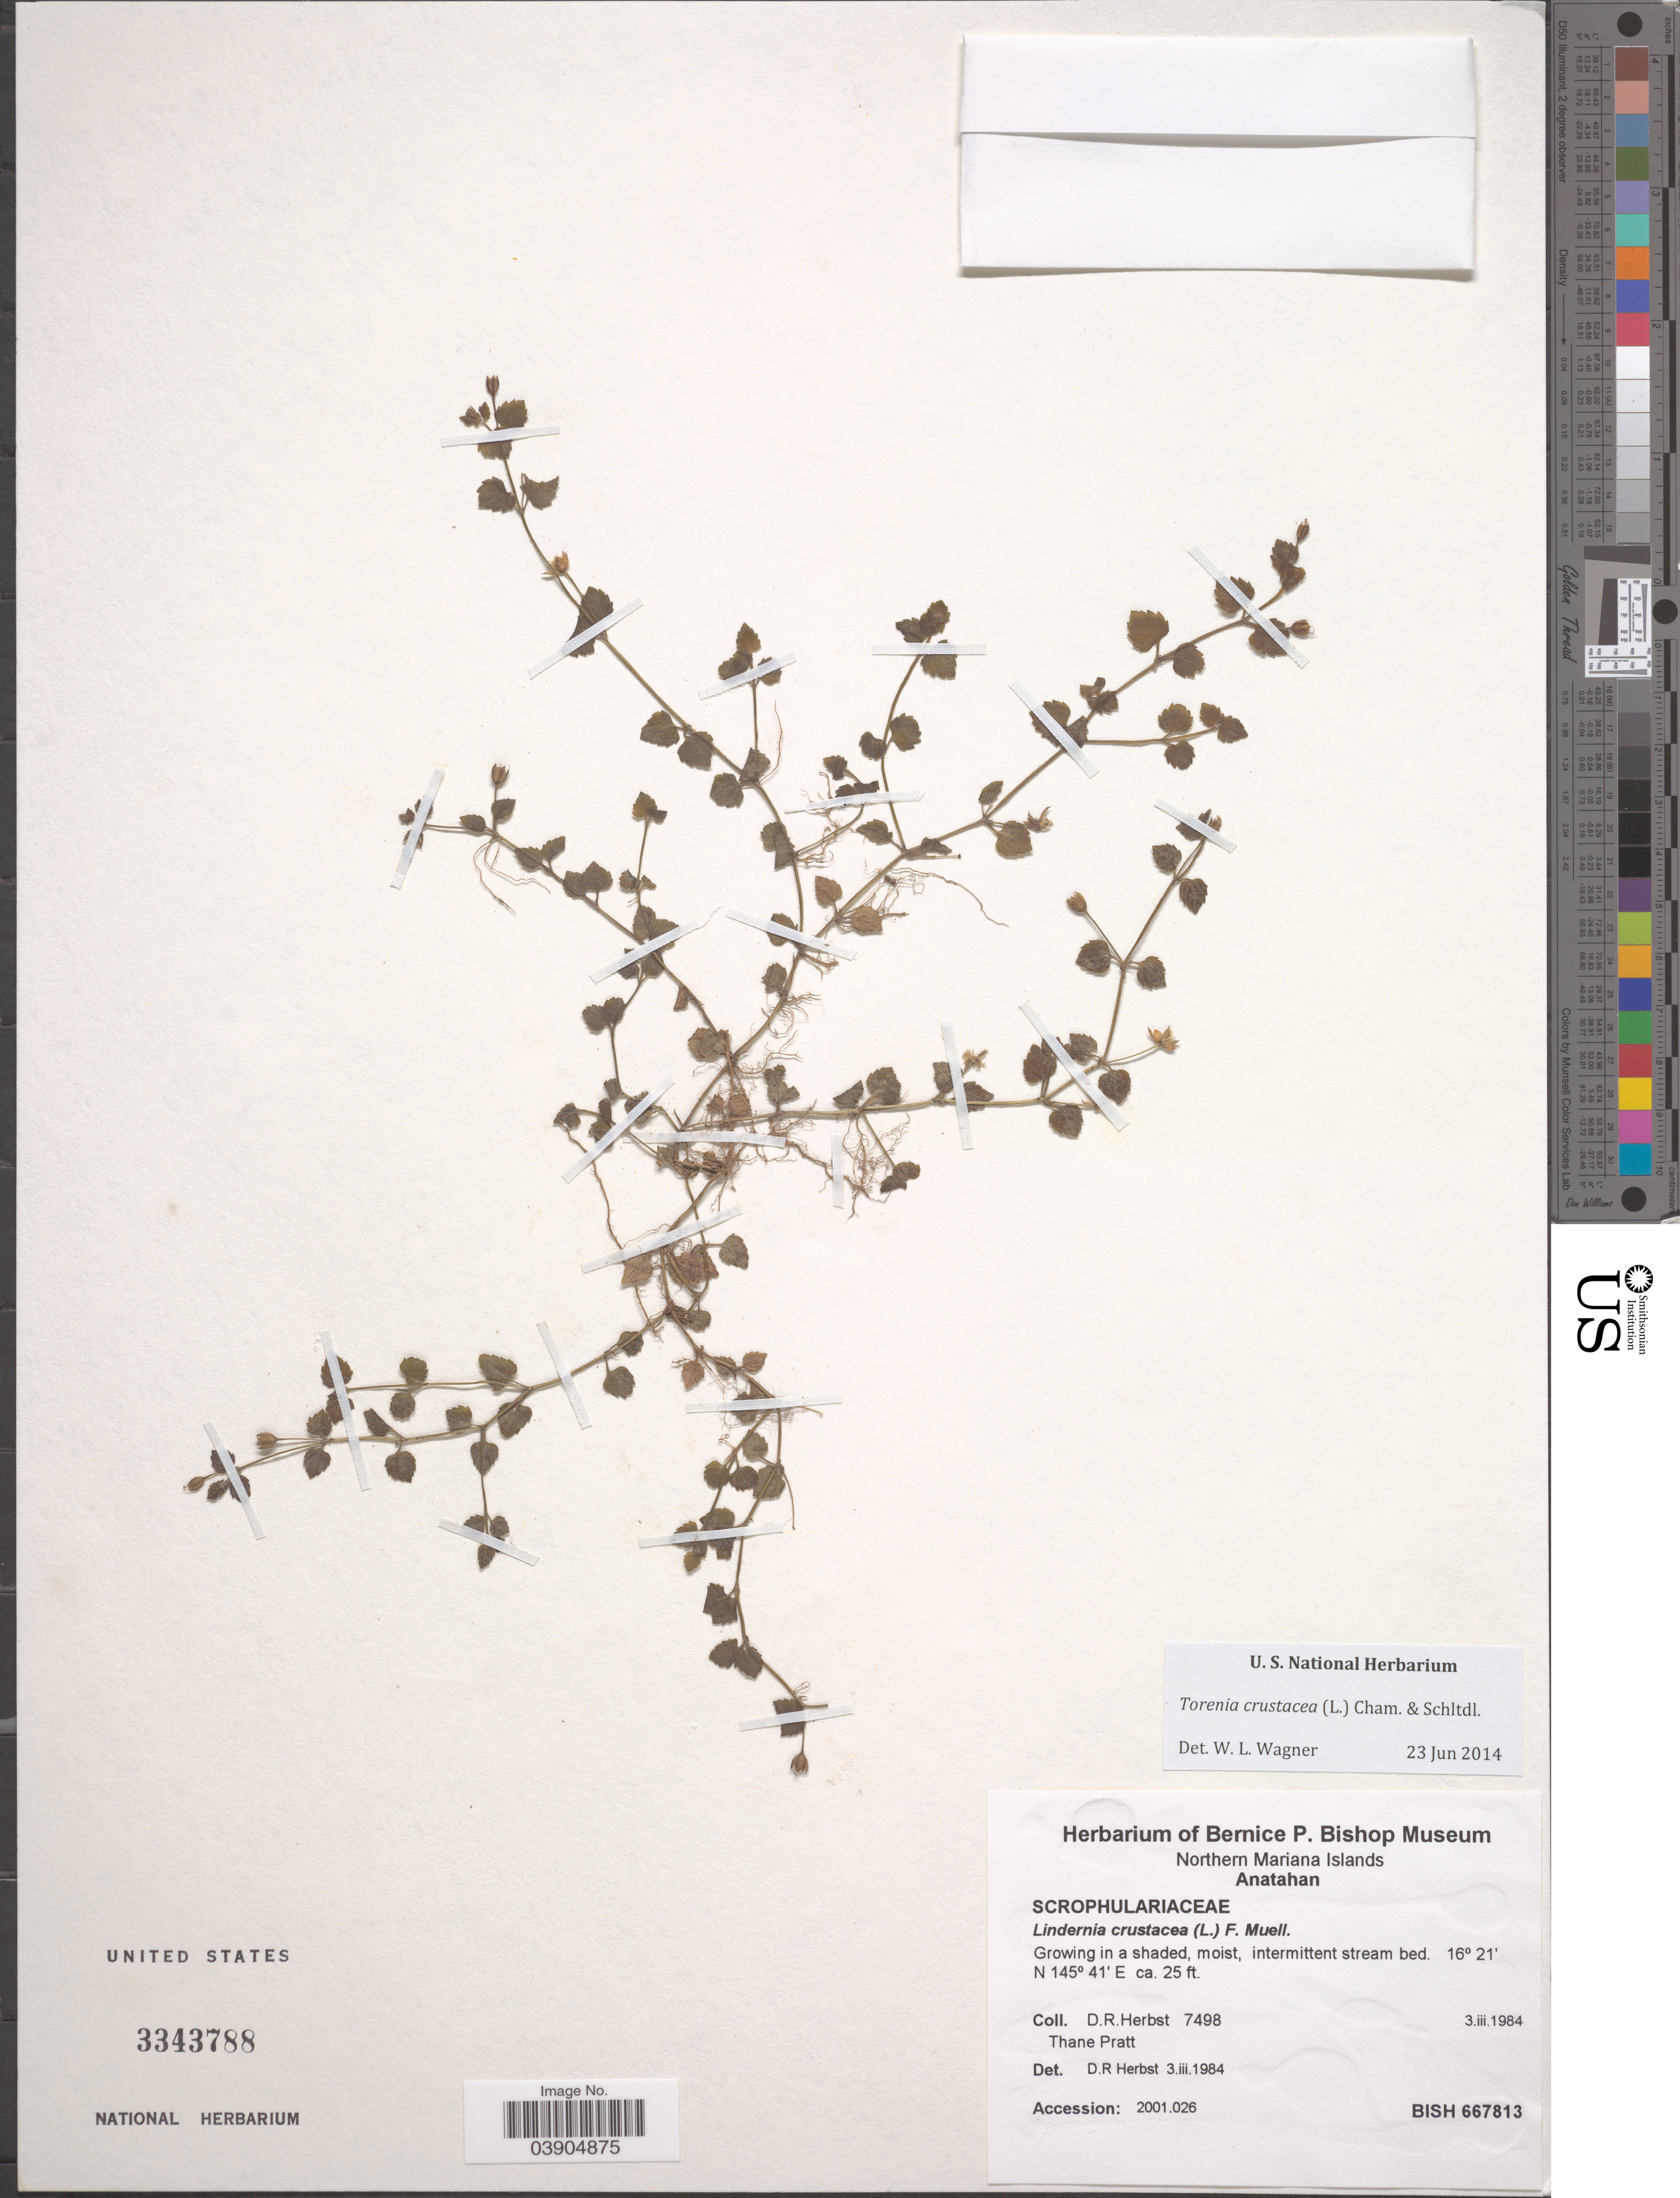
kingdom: Plantae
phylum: Tracheophyta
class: Magnoliopsida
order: Lamiales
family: Linderniaceae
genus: Lindernia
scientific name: Lindernia crustacea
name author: (L.) F. Muell.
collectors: D. R. Herbst & T. Pratt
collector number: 7498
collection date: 1984-03-03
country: Northern Mariana Islands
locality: Anatahan.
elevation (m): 8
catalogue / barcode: US 3343788